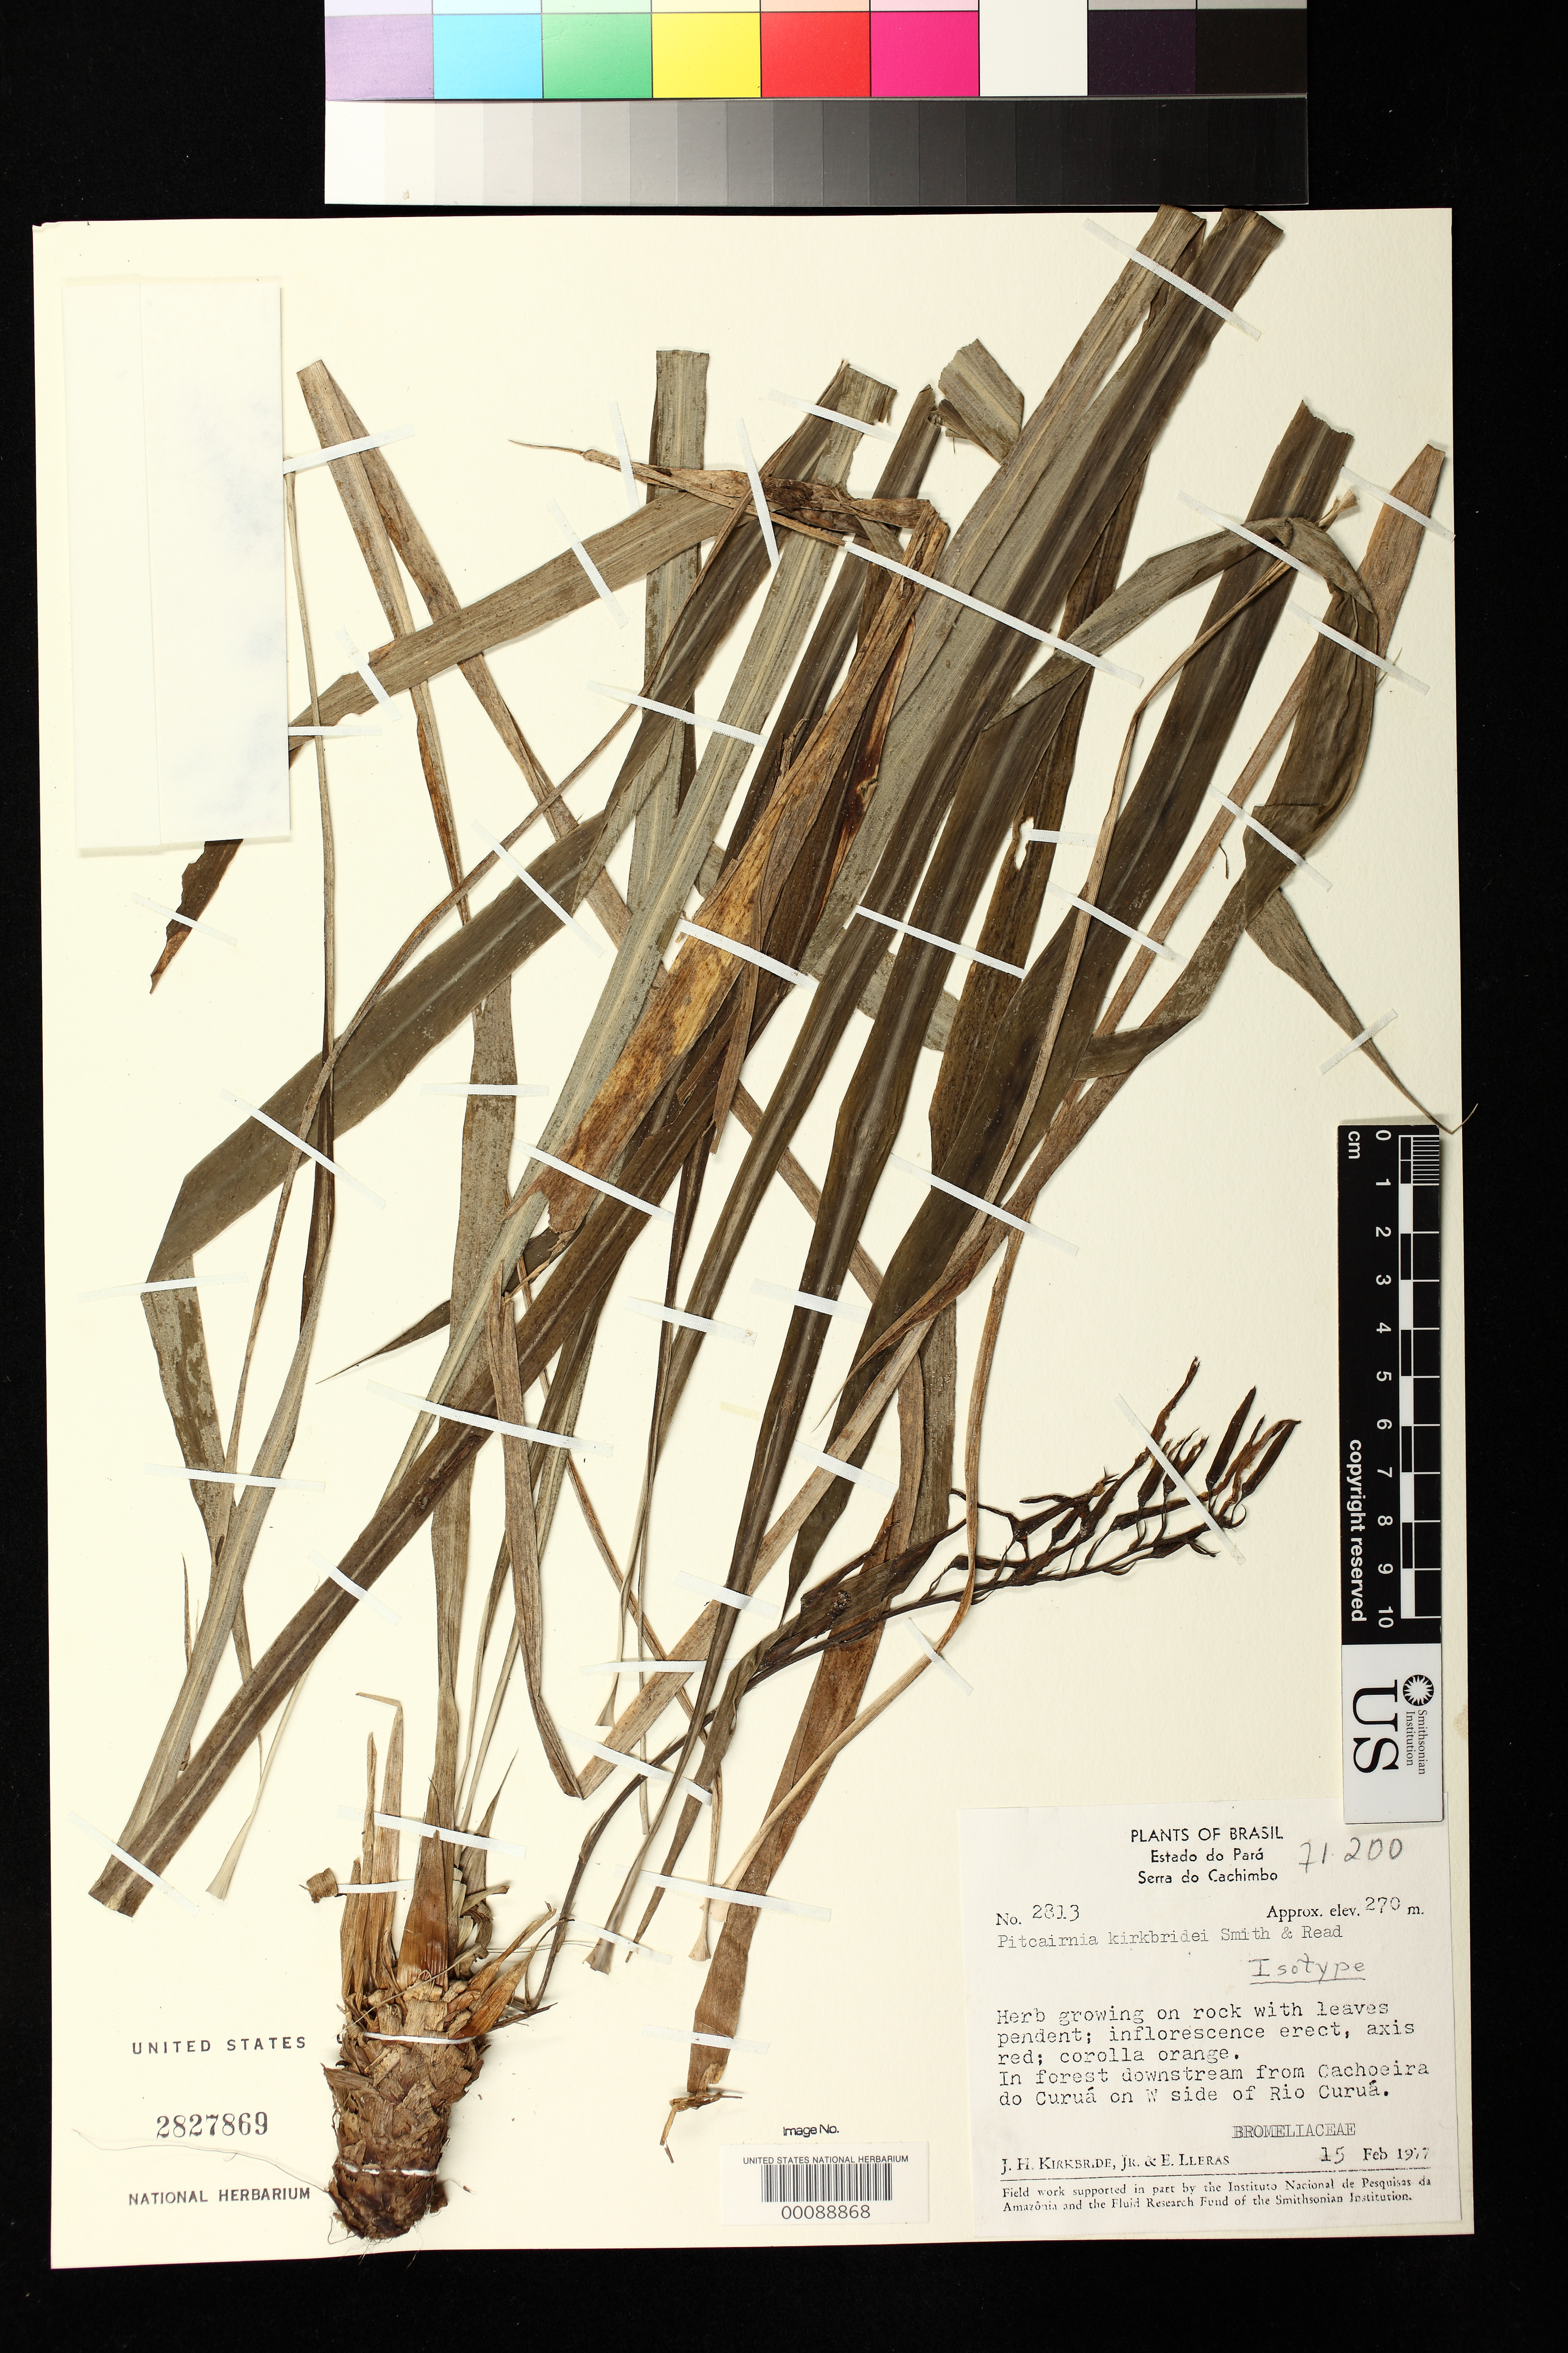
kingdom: Plantae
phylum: Tracheophyta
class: Liliopsida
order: Poales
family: Bromeliaceae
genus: Pitcairnia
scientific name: Pitcairnia kirkbridei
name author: L.B. Sm. & Read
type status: Isotype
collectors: J. H. Kirkbride & E. Lleras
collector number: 2813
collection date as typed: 15 Feb 1977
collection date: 1977-02-15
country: Brazil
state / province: Pará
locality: Serra do Cachimbo, downstream from Cachoeira do Curua on Rio Curua.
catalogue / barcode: US 2827869